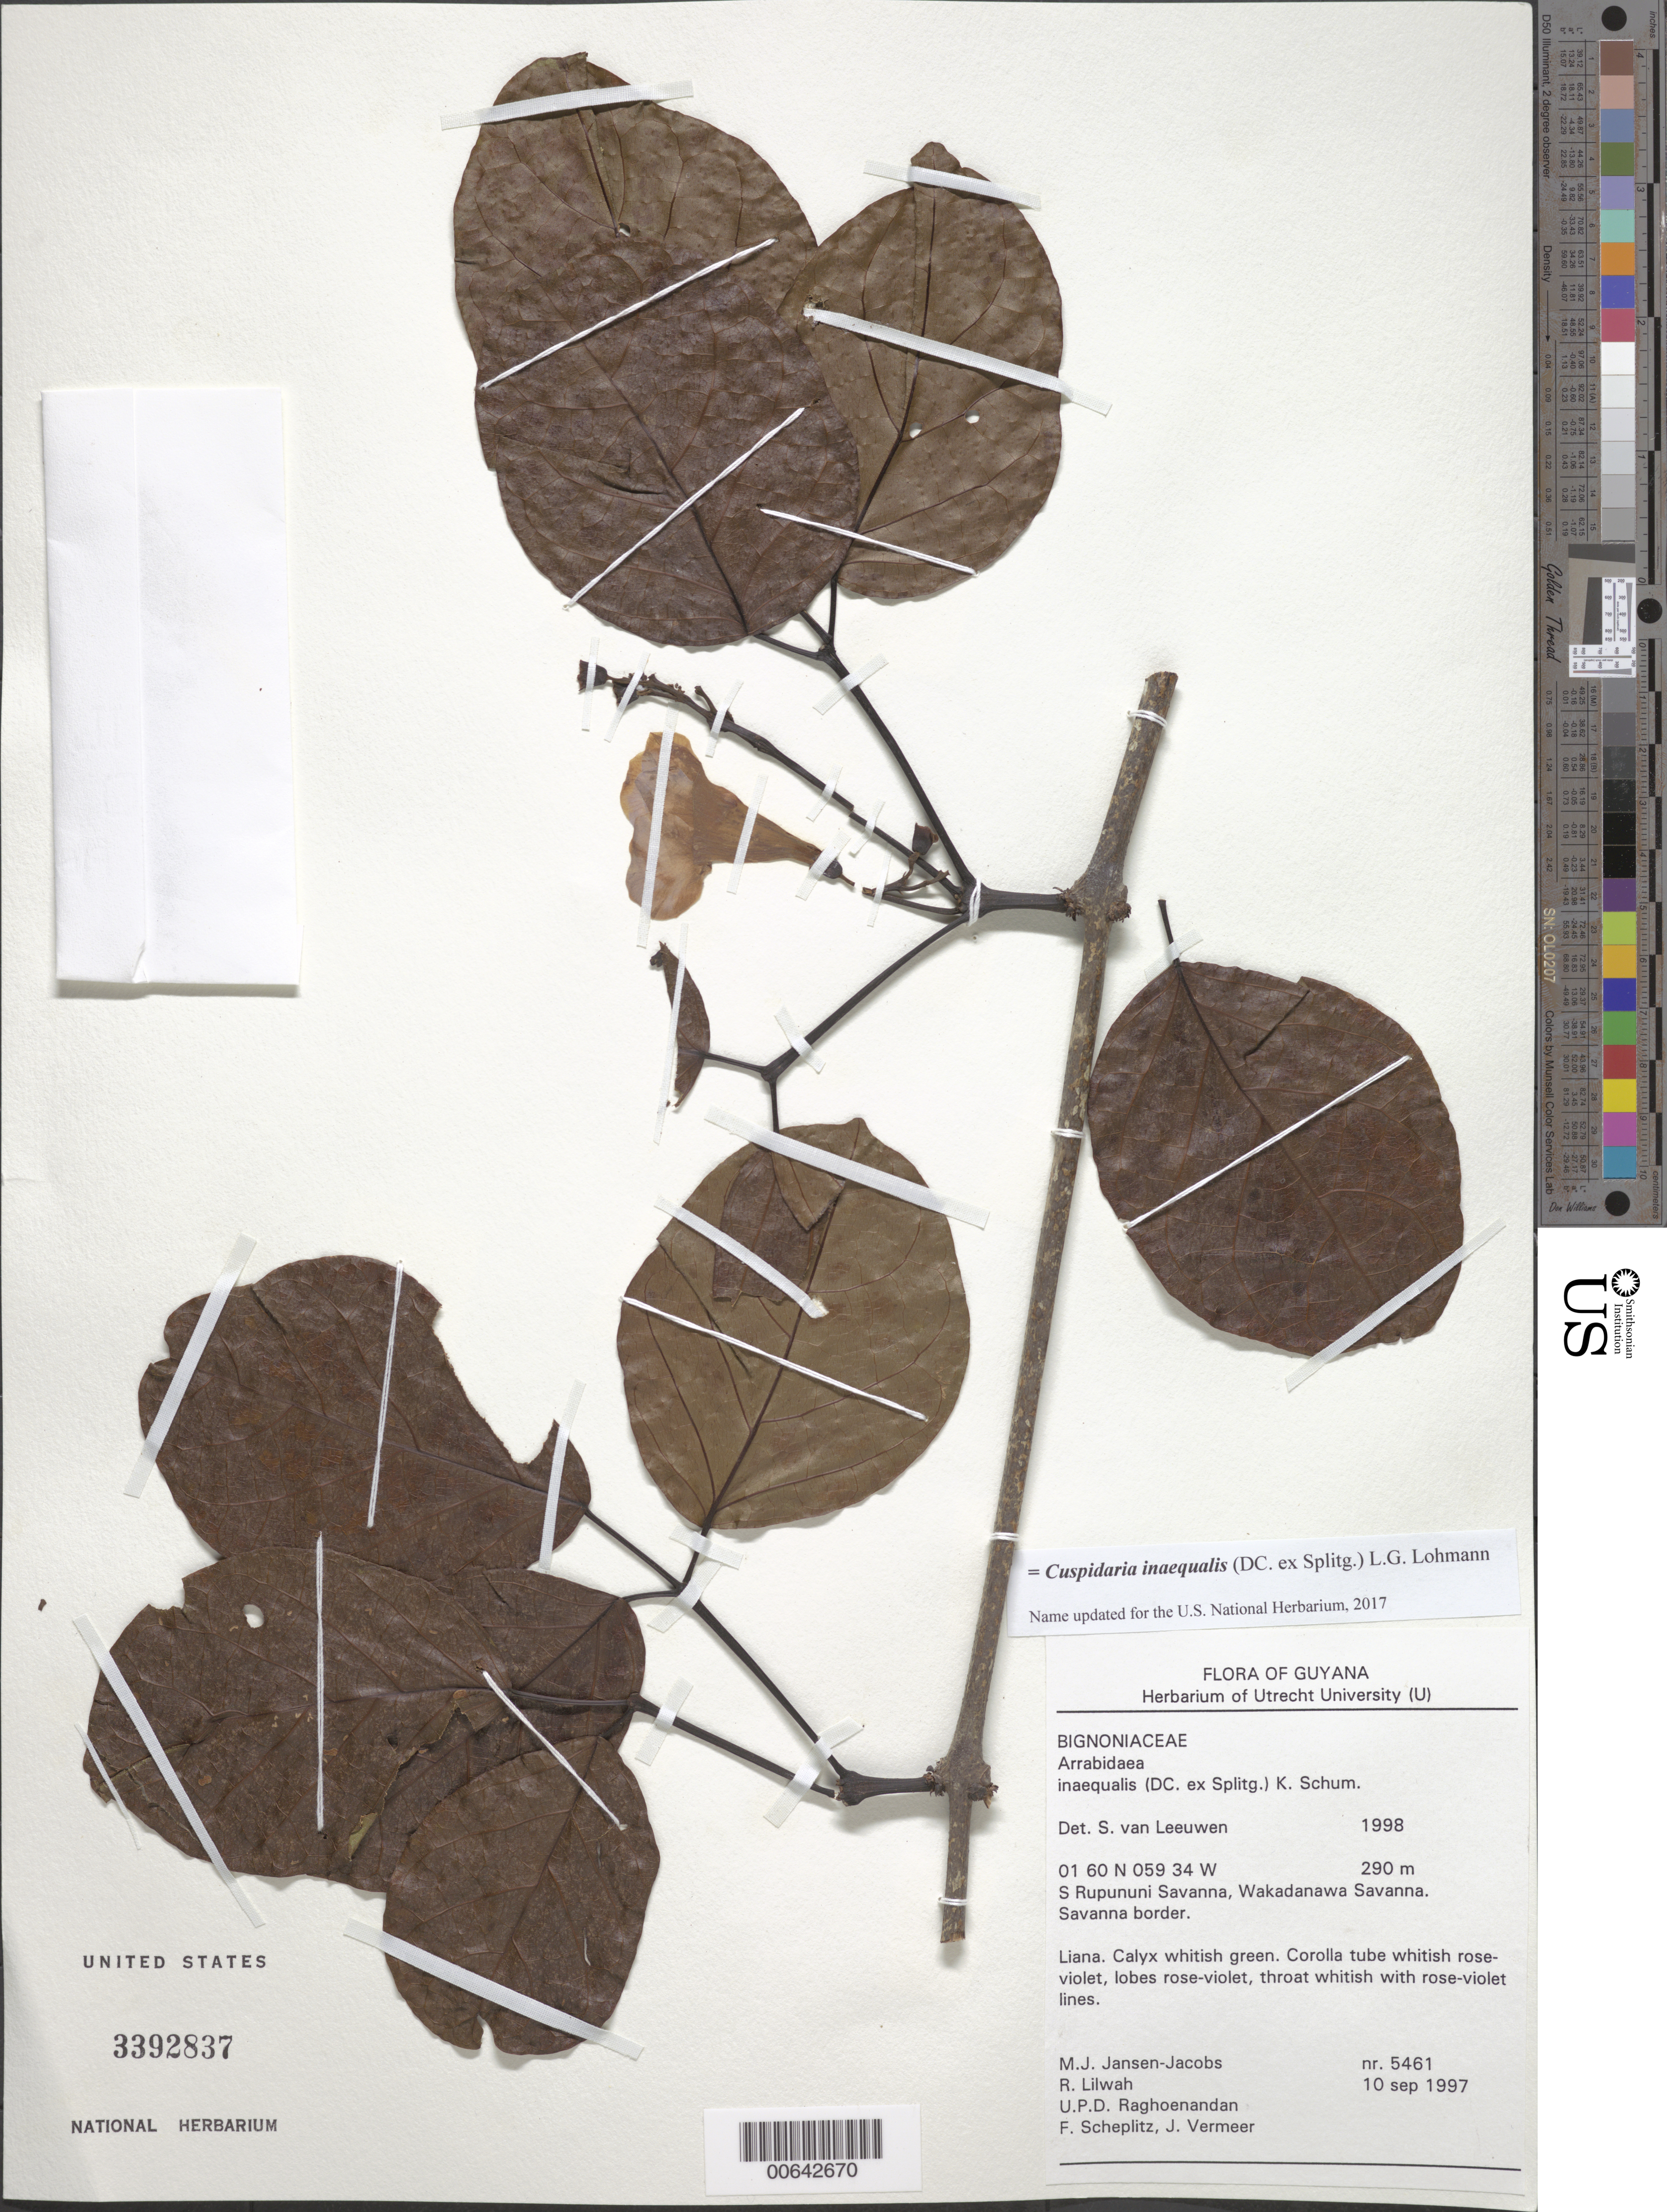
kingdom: Plantae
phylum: Tracheophyta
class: Magnoliopsida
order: Lamiales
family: Bignoniaceae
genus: Cuspidaria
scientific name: Cuspidaria inaequalis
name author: (Splitg.) L.G. Lohmann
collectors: M. J. Jansen-Jacobs, R. Lilwah, U. Raghoenandan, F. Scheplitz & J. Vermeer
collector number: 5461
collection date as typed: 10-Sep-97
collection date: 1997-09-10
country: Guyana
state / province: U. Takutu-U. Essequibo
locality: S. Rupununi savanna, Wakadanawa Savanna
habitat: Savanna border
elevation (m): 290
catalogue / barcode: US 3392837